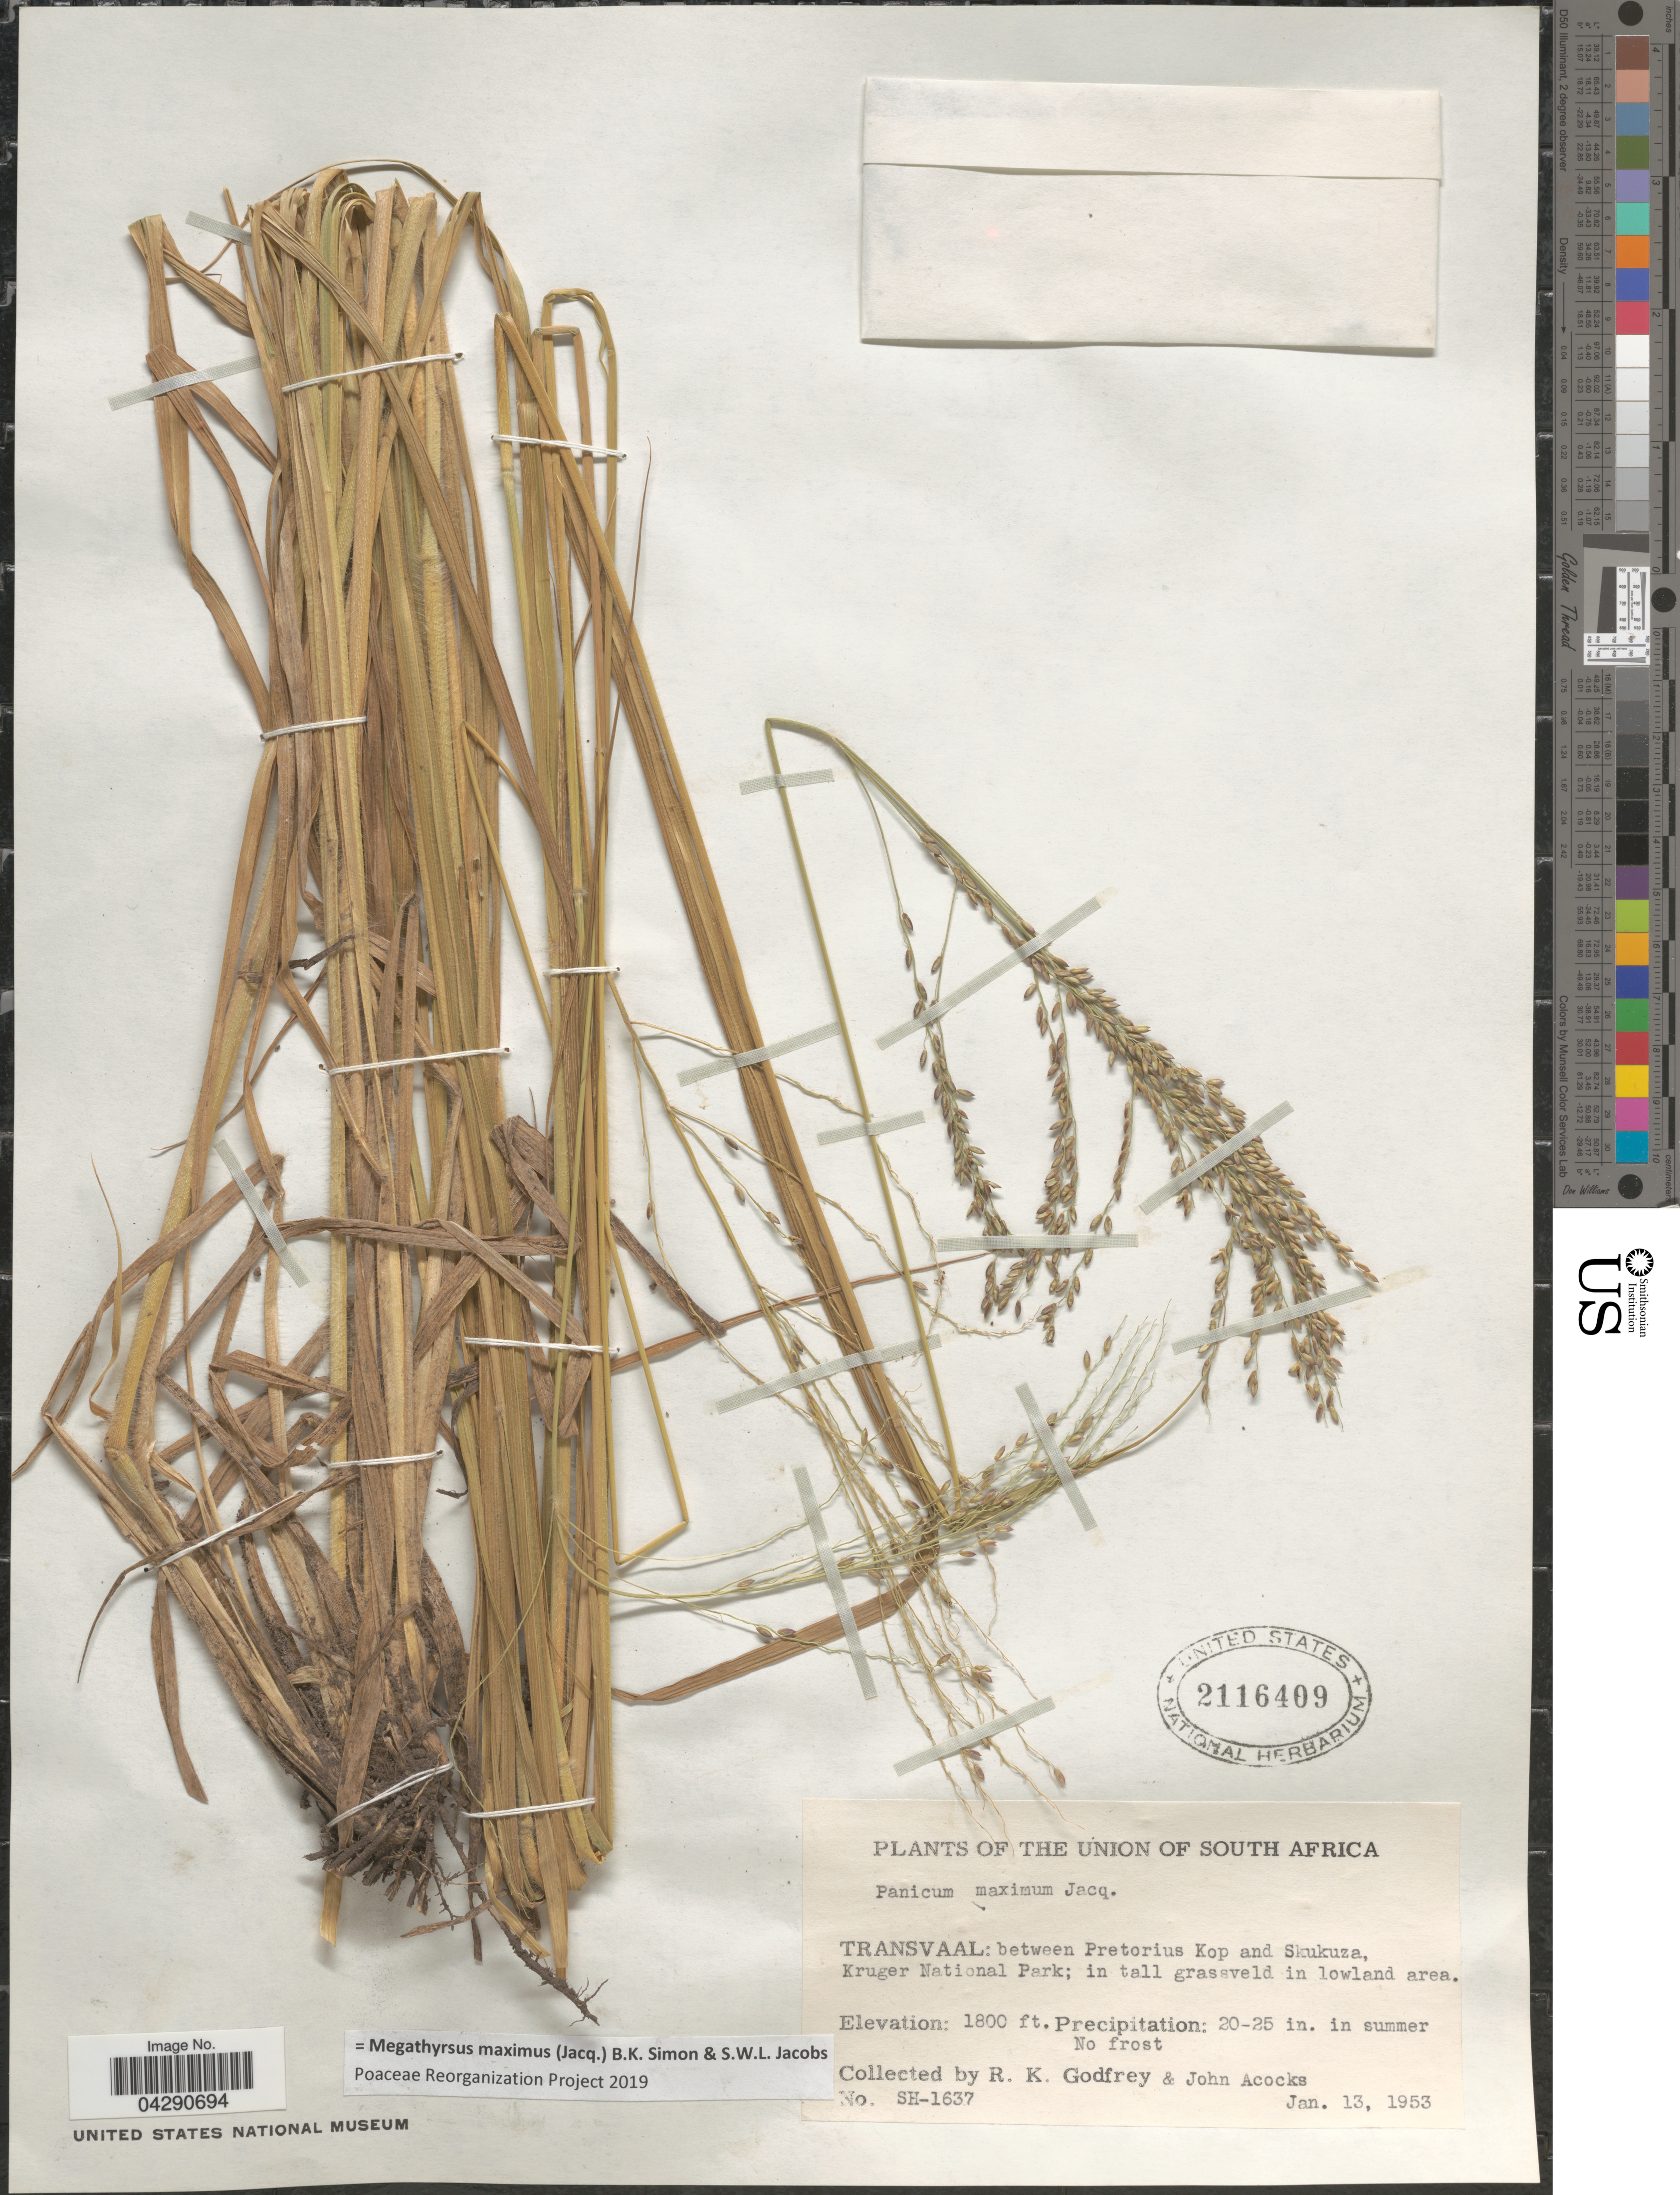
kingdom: Plantae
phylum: Tracheophyta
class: Liliopsida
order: Poales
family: Poaceae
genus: Megathyrsus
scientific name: Megathyrsus maximus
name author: (Jacq.) B.K. Simon & S.W.L. Jacobs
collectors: R. K. Godfrey & J. P. Acocks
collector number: SH-1637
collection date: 1953-01-13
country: South Africa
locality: Union of South Africa. Transvaal: between Pretorius Kop and Skukuza, Kruger National Park.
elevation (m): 549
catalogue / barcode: US 2116409